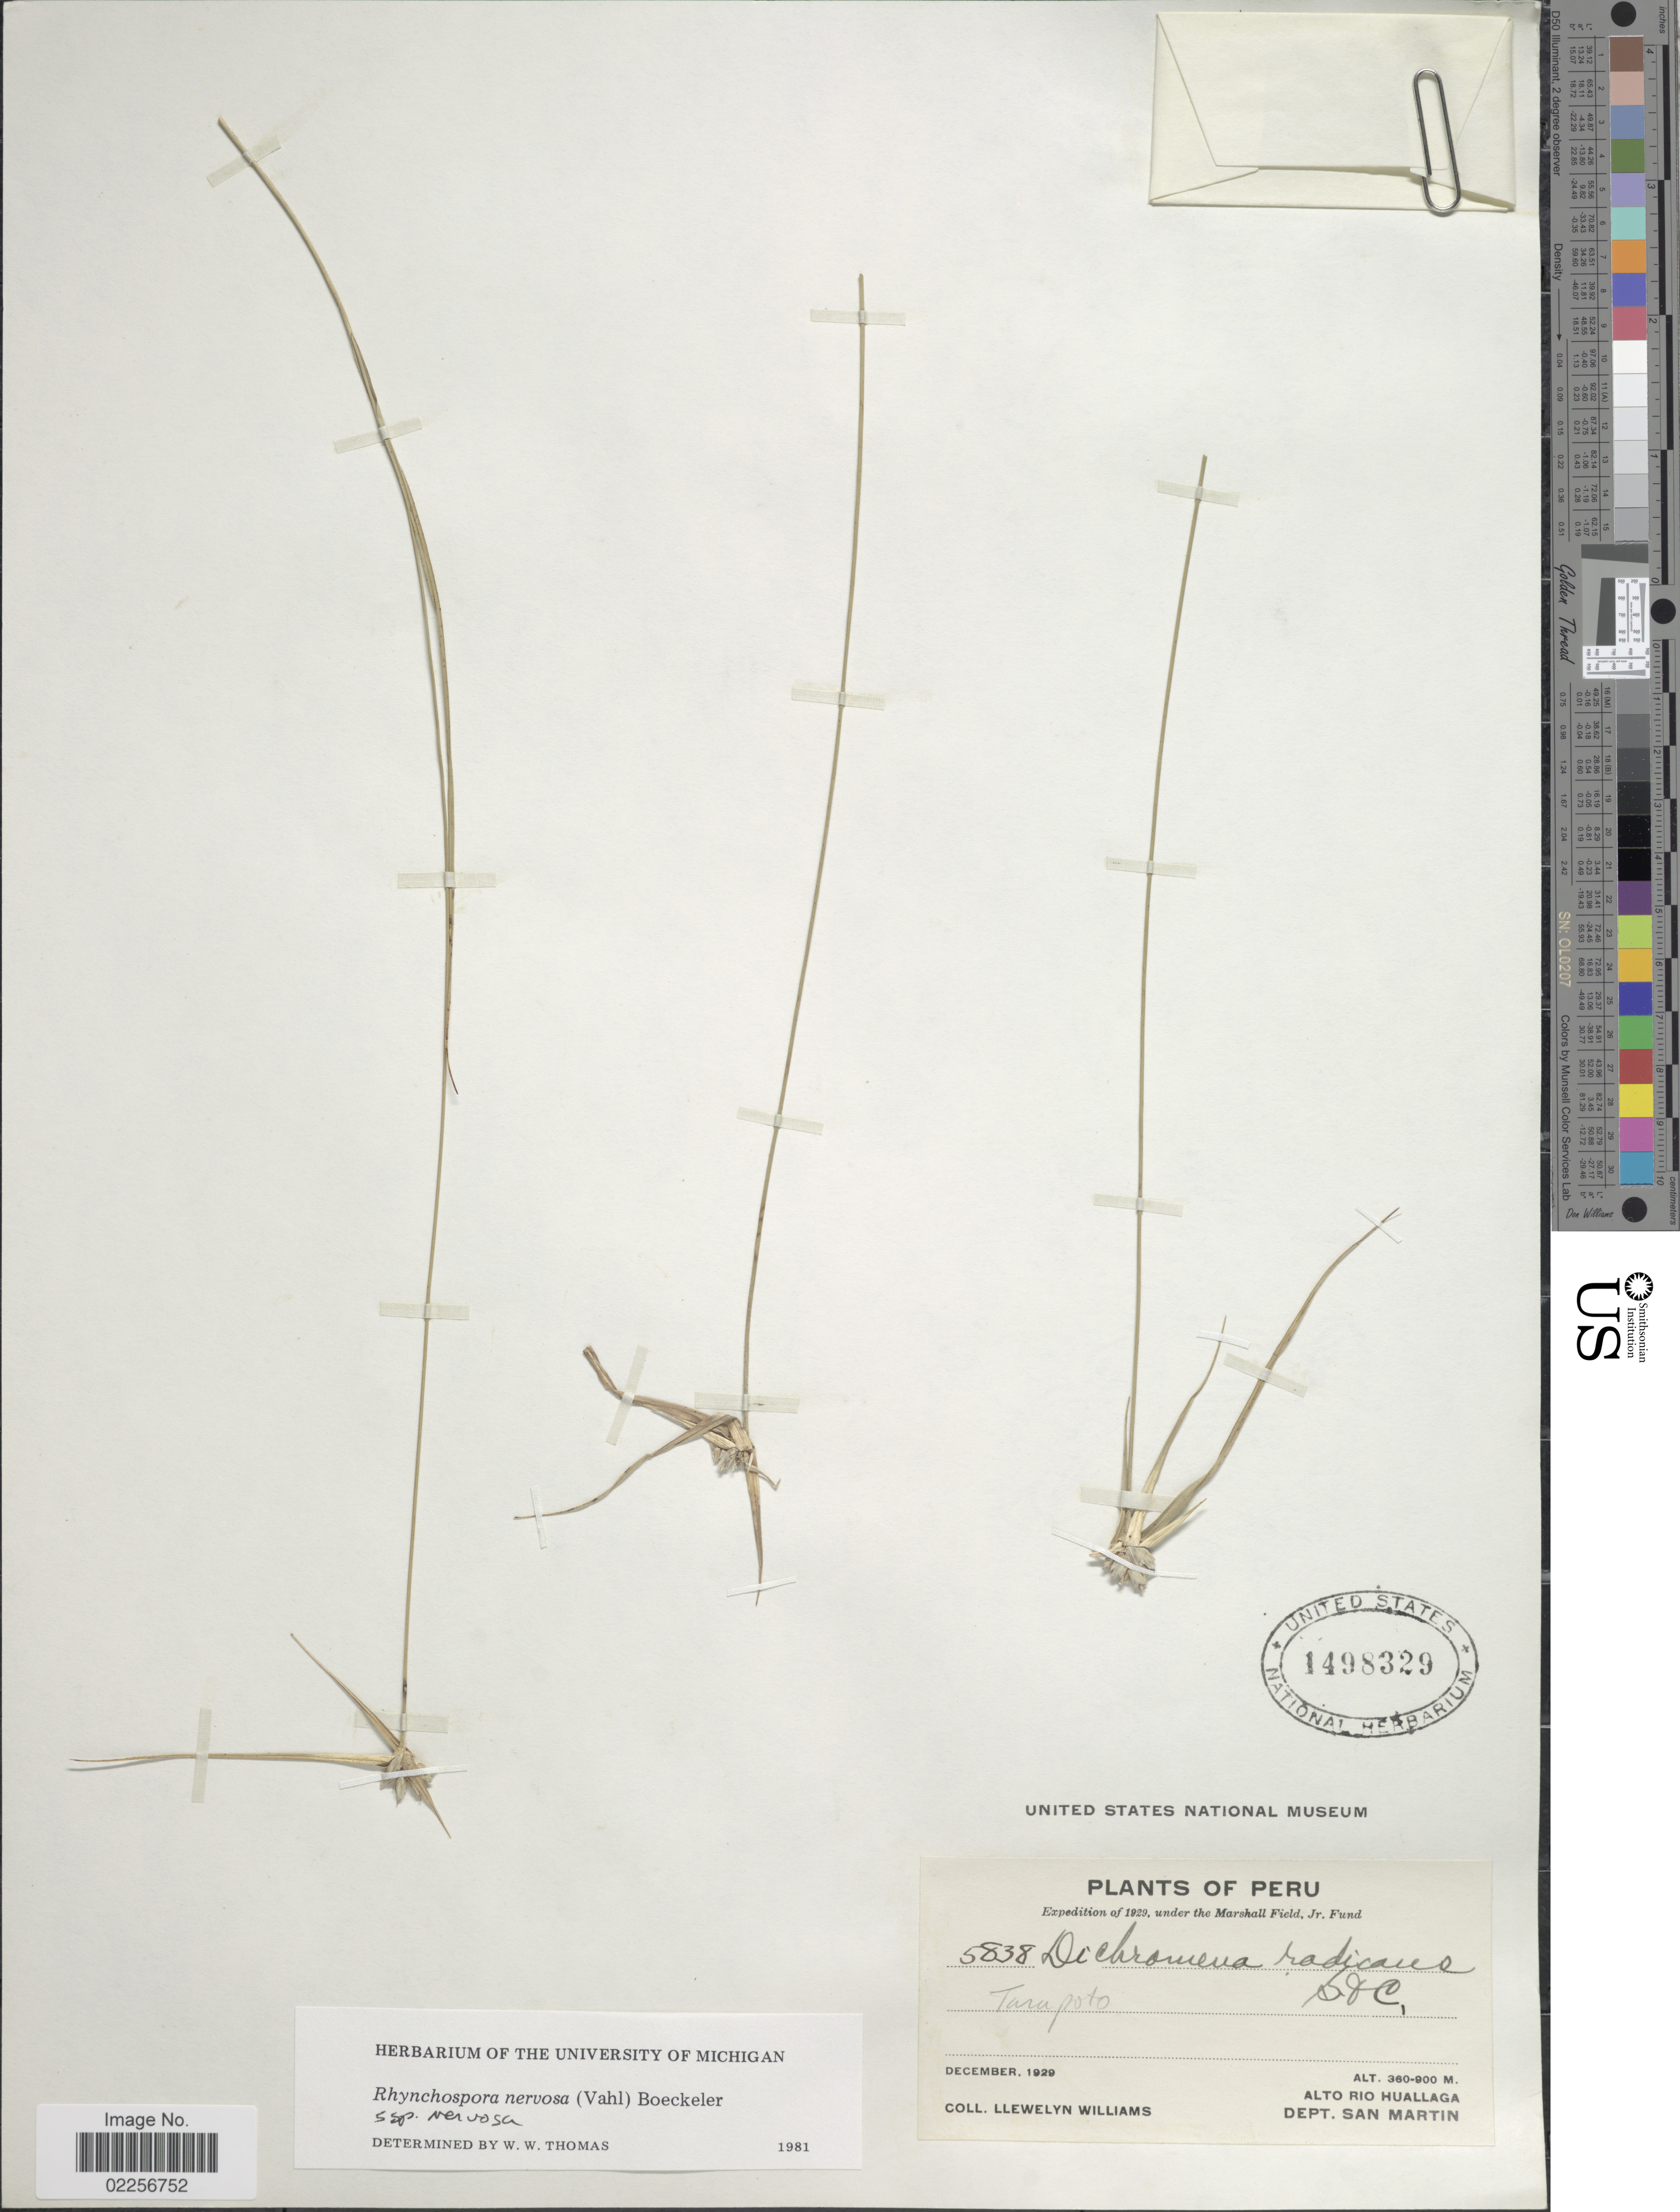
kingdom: Plantae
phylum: Tracheophyta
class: Liliopsida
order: Poales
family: Cyperaceae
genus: Rhynchospora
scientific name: Rhynchospora nervosa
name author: (Vahl) Boeckeler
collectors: Ll. Williams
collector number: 5838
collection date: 1929-12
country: Peru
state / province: San Martín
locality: Tarapoto, Alto Rio Huallaga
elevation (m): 360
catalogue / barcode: US 1498329